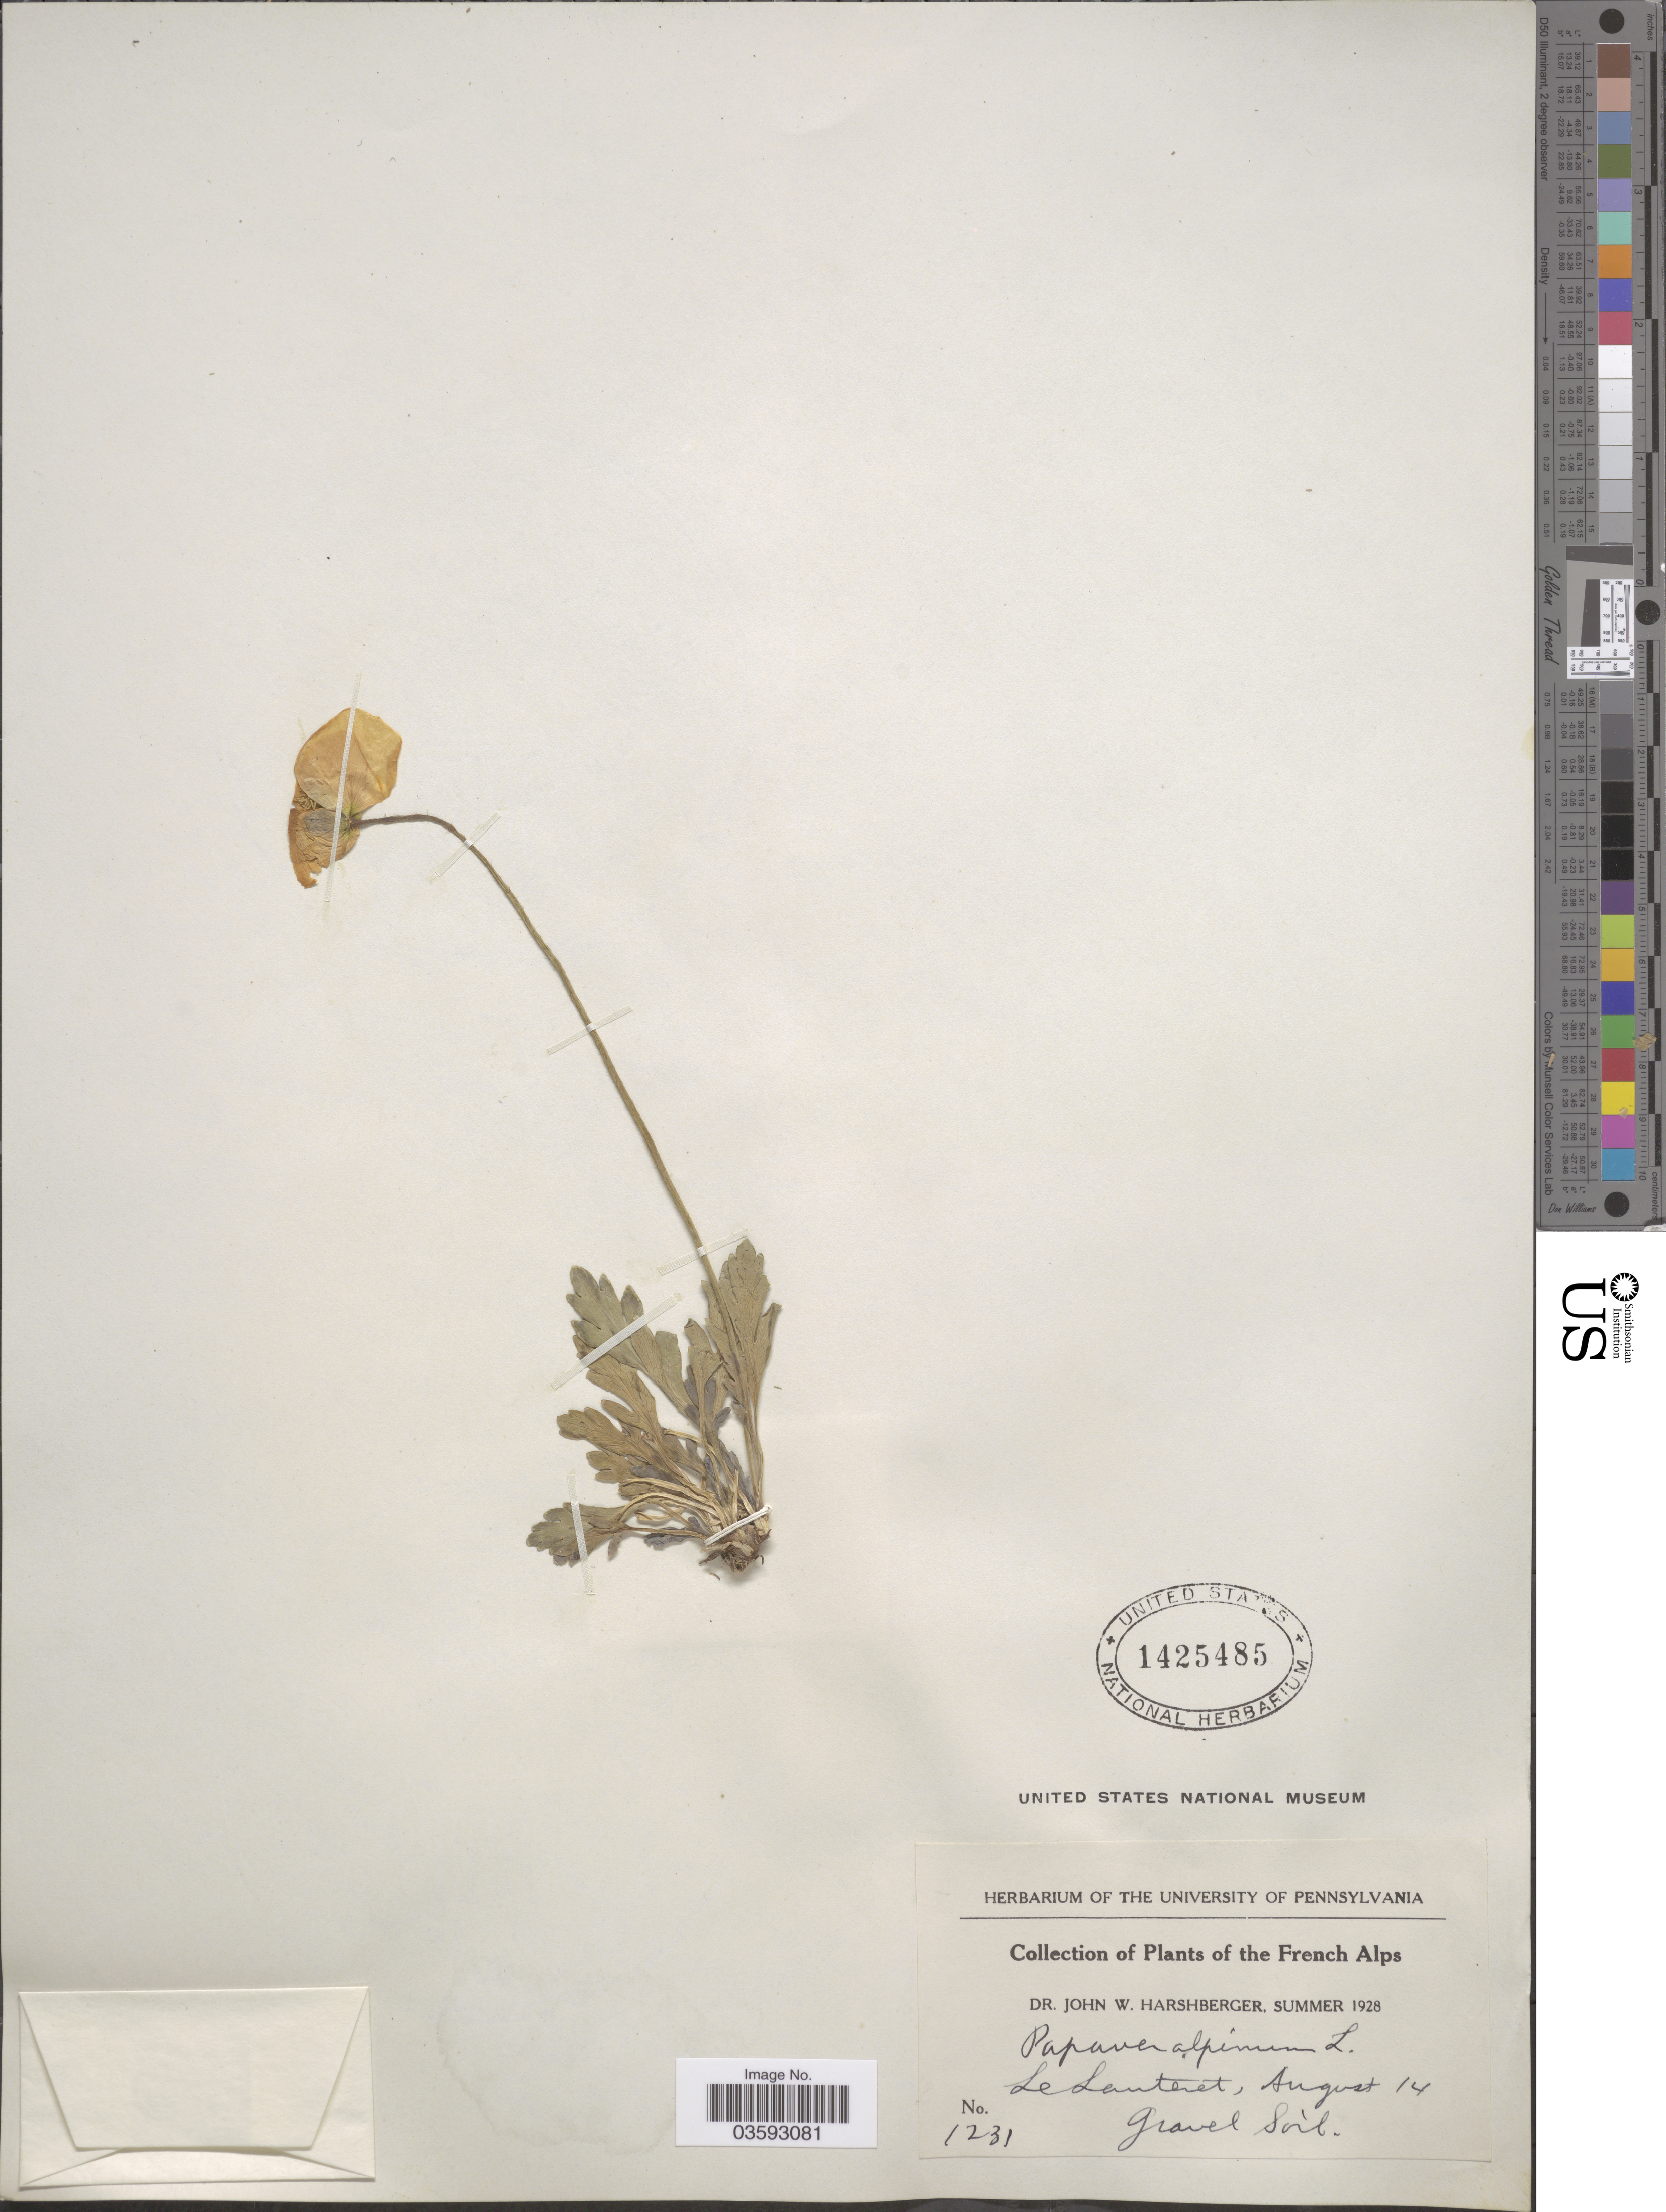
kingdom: Plantae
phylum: Tracheophyta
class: Magnoliopsida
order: Ranunculales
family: Papaveraceae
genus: Papaver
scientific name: Papaver alpinum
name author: L.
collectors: J. W. Harshberger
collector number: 1231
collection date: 1928-08-14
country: France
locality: French Alps. Le Lanteret. [interpreted]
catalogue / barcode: US 1425485